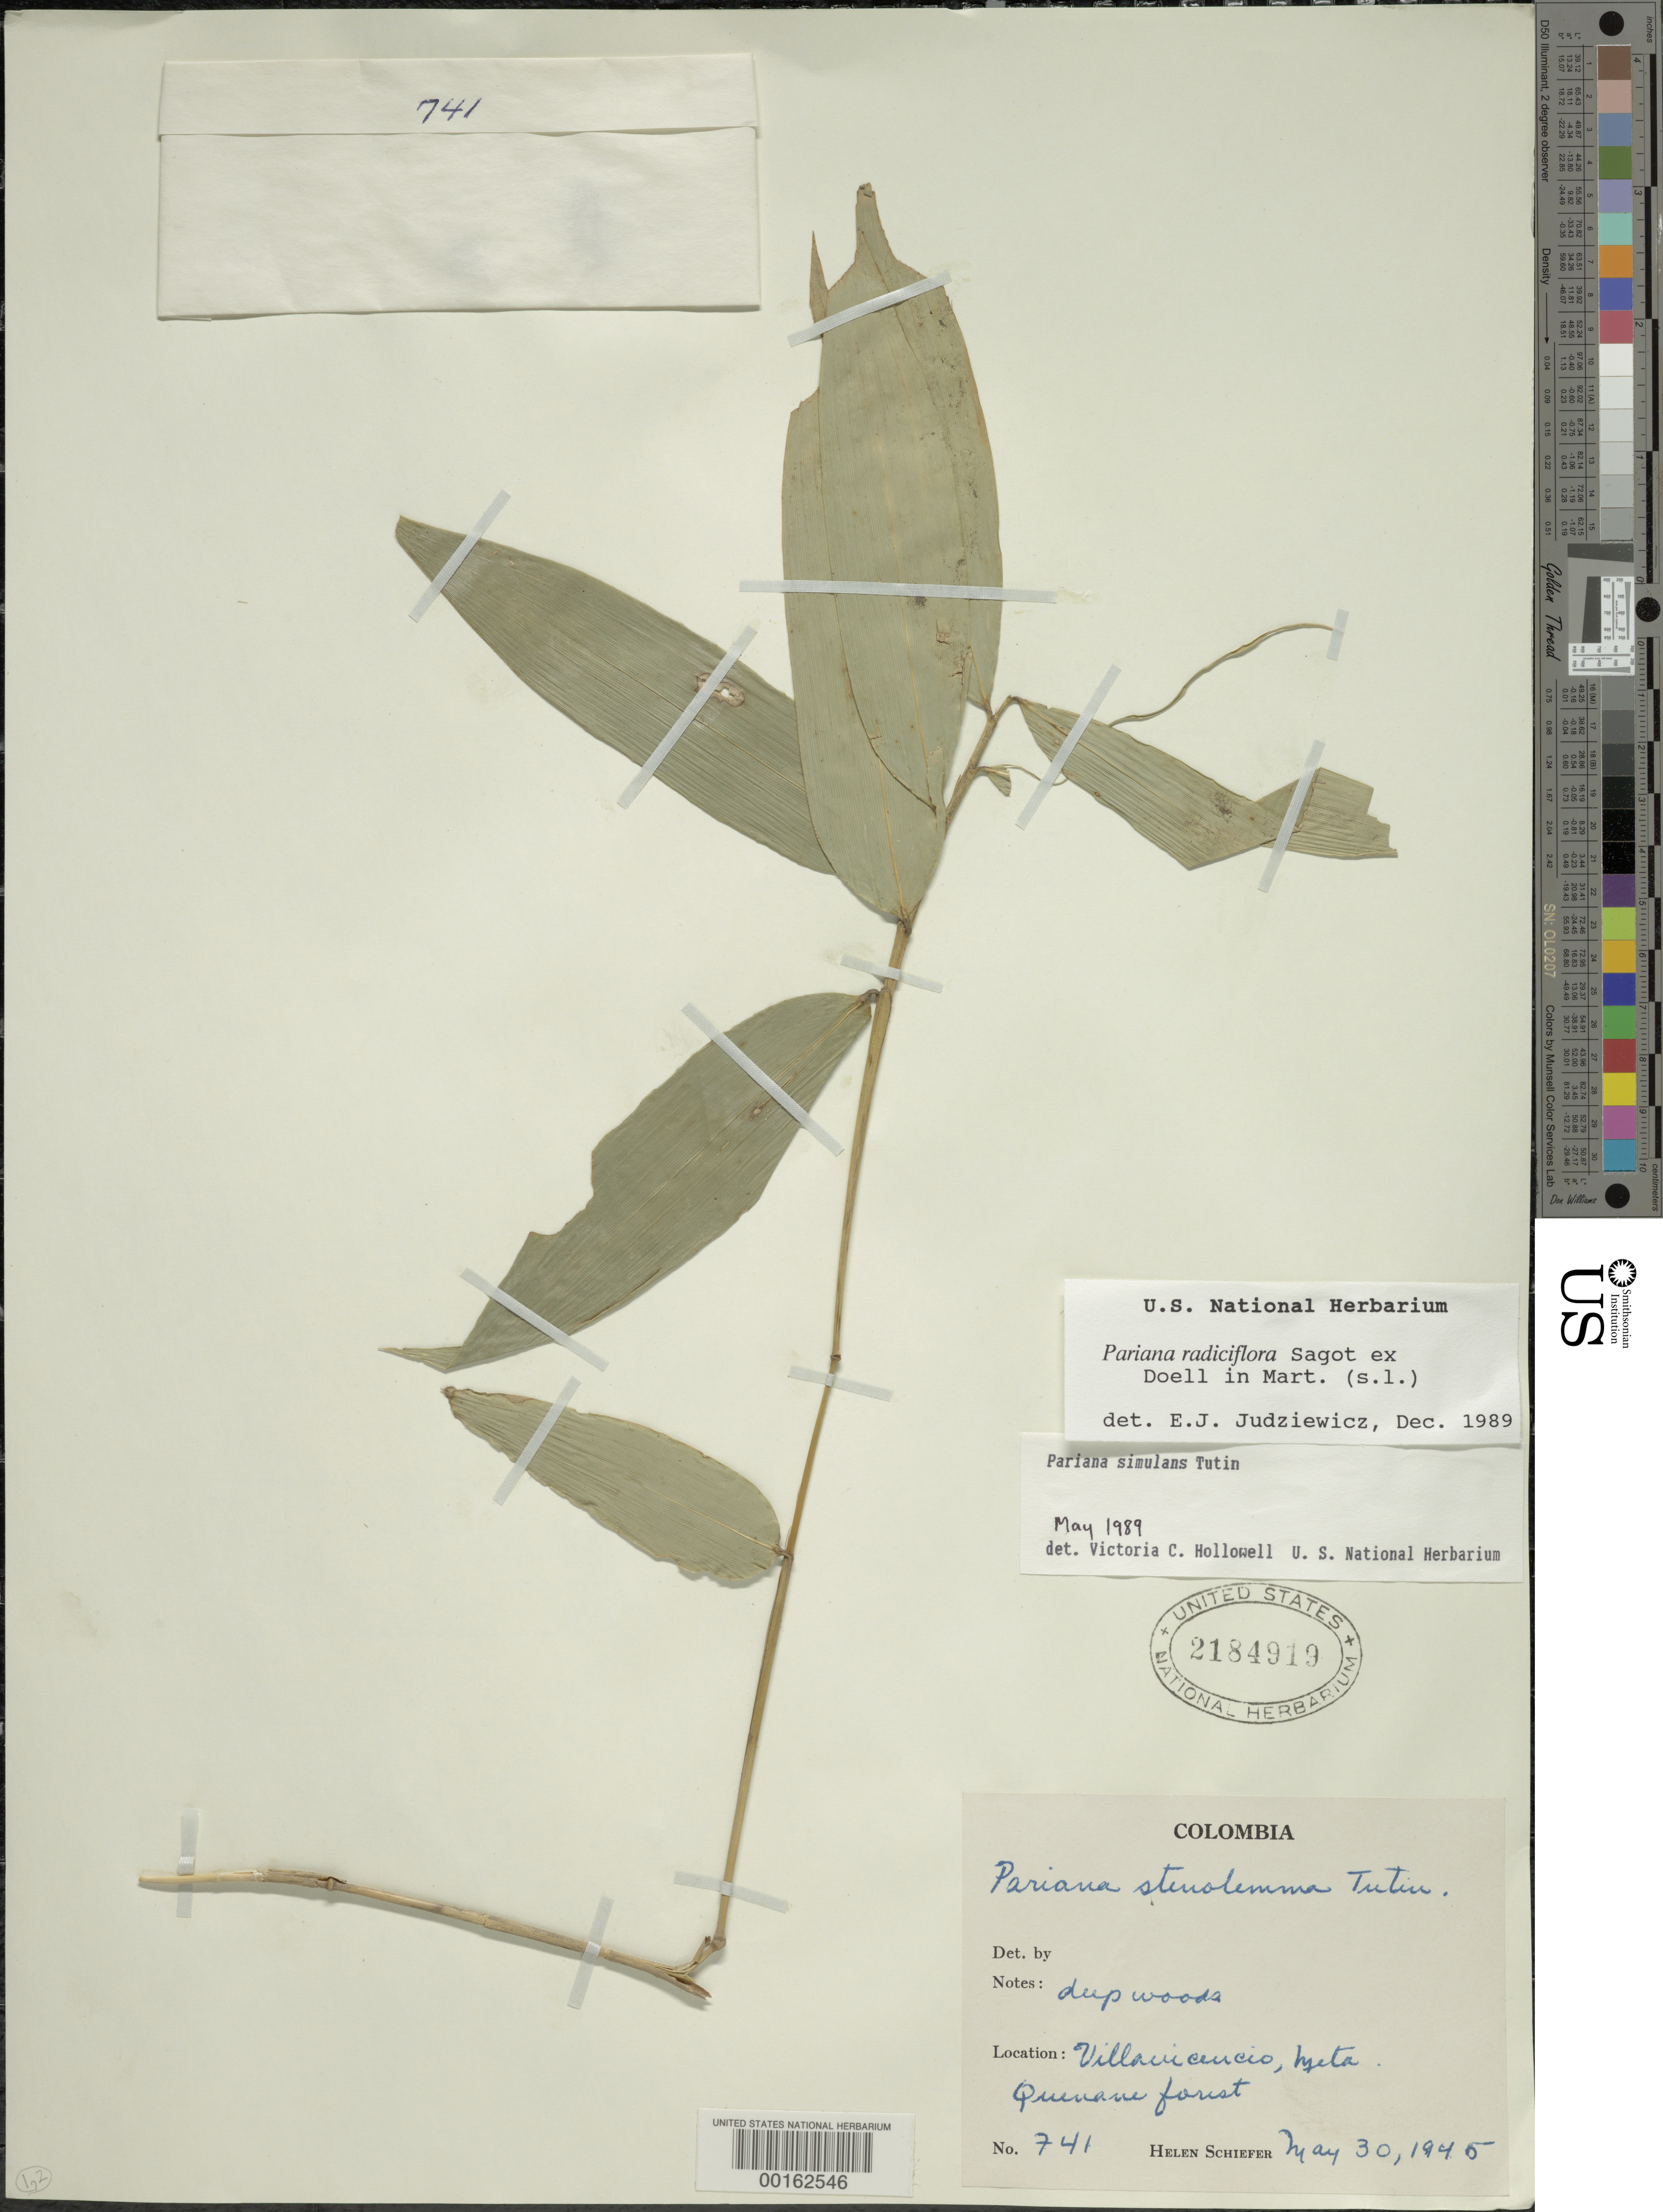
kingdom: Plantae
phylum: Tracheophyta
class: Liliopsida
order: Poales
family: Poaceae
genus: Pariana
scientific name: Pariana simulans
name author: Tutin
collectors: H. Schiefer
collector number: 741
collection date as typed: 30 May 1945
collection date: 1945-05-30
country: Colombia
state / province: Meta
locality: Villa Vicencia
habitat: Quenane forest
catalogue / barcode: US 2184919